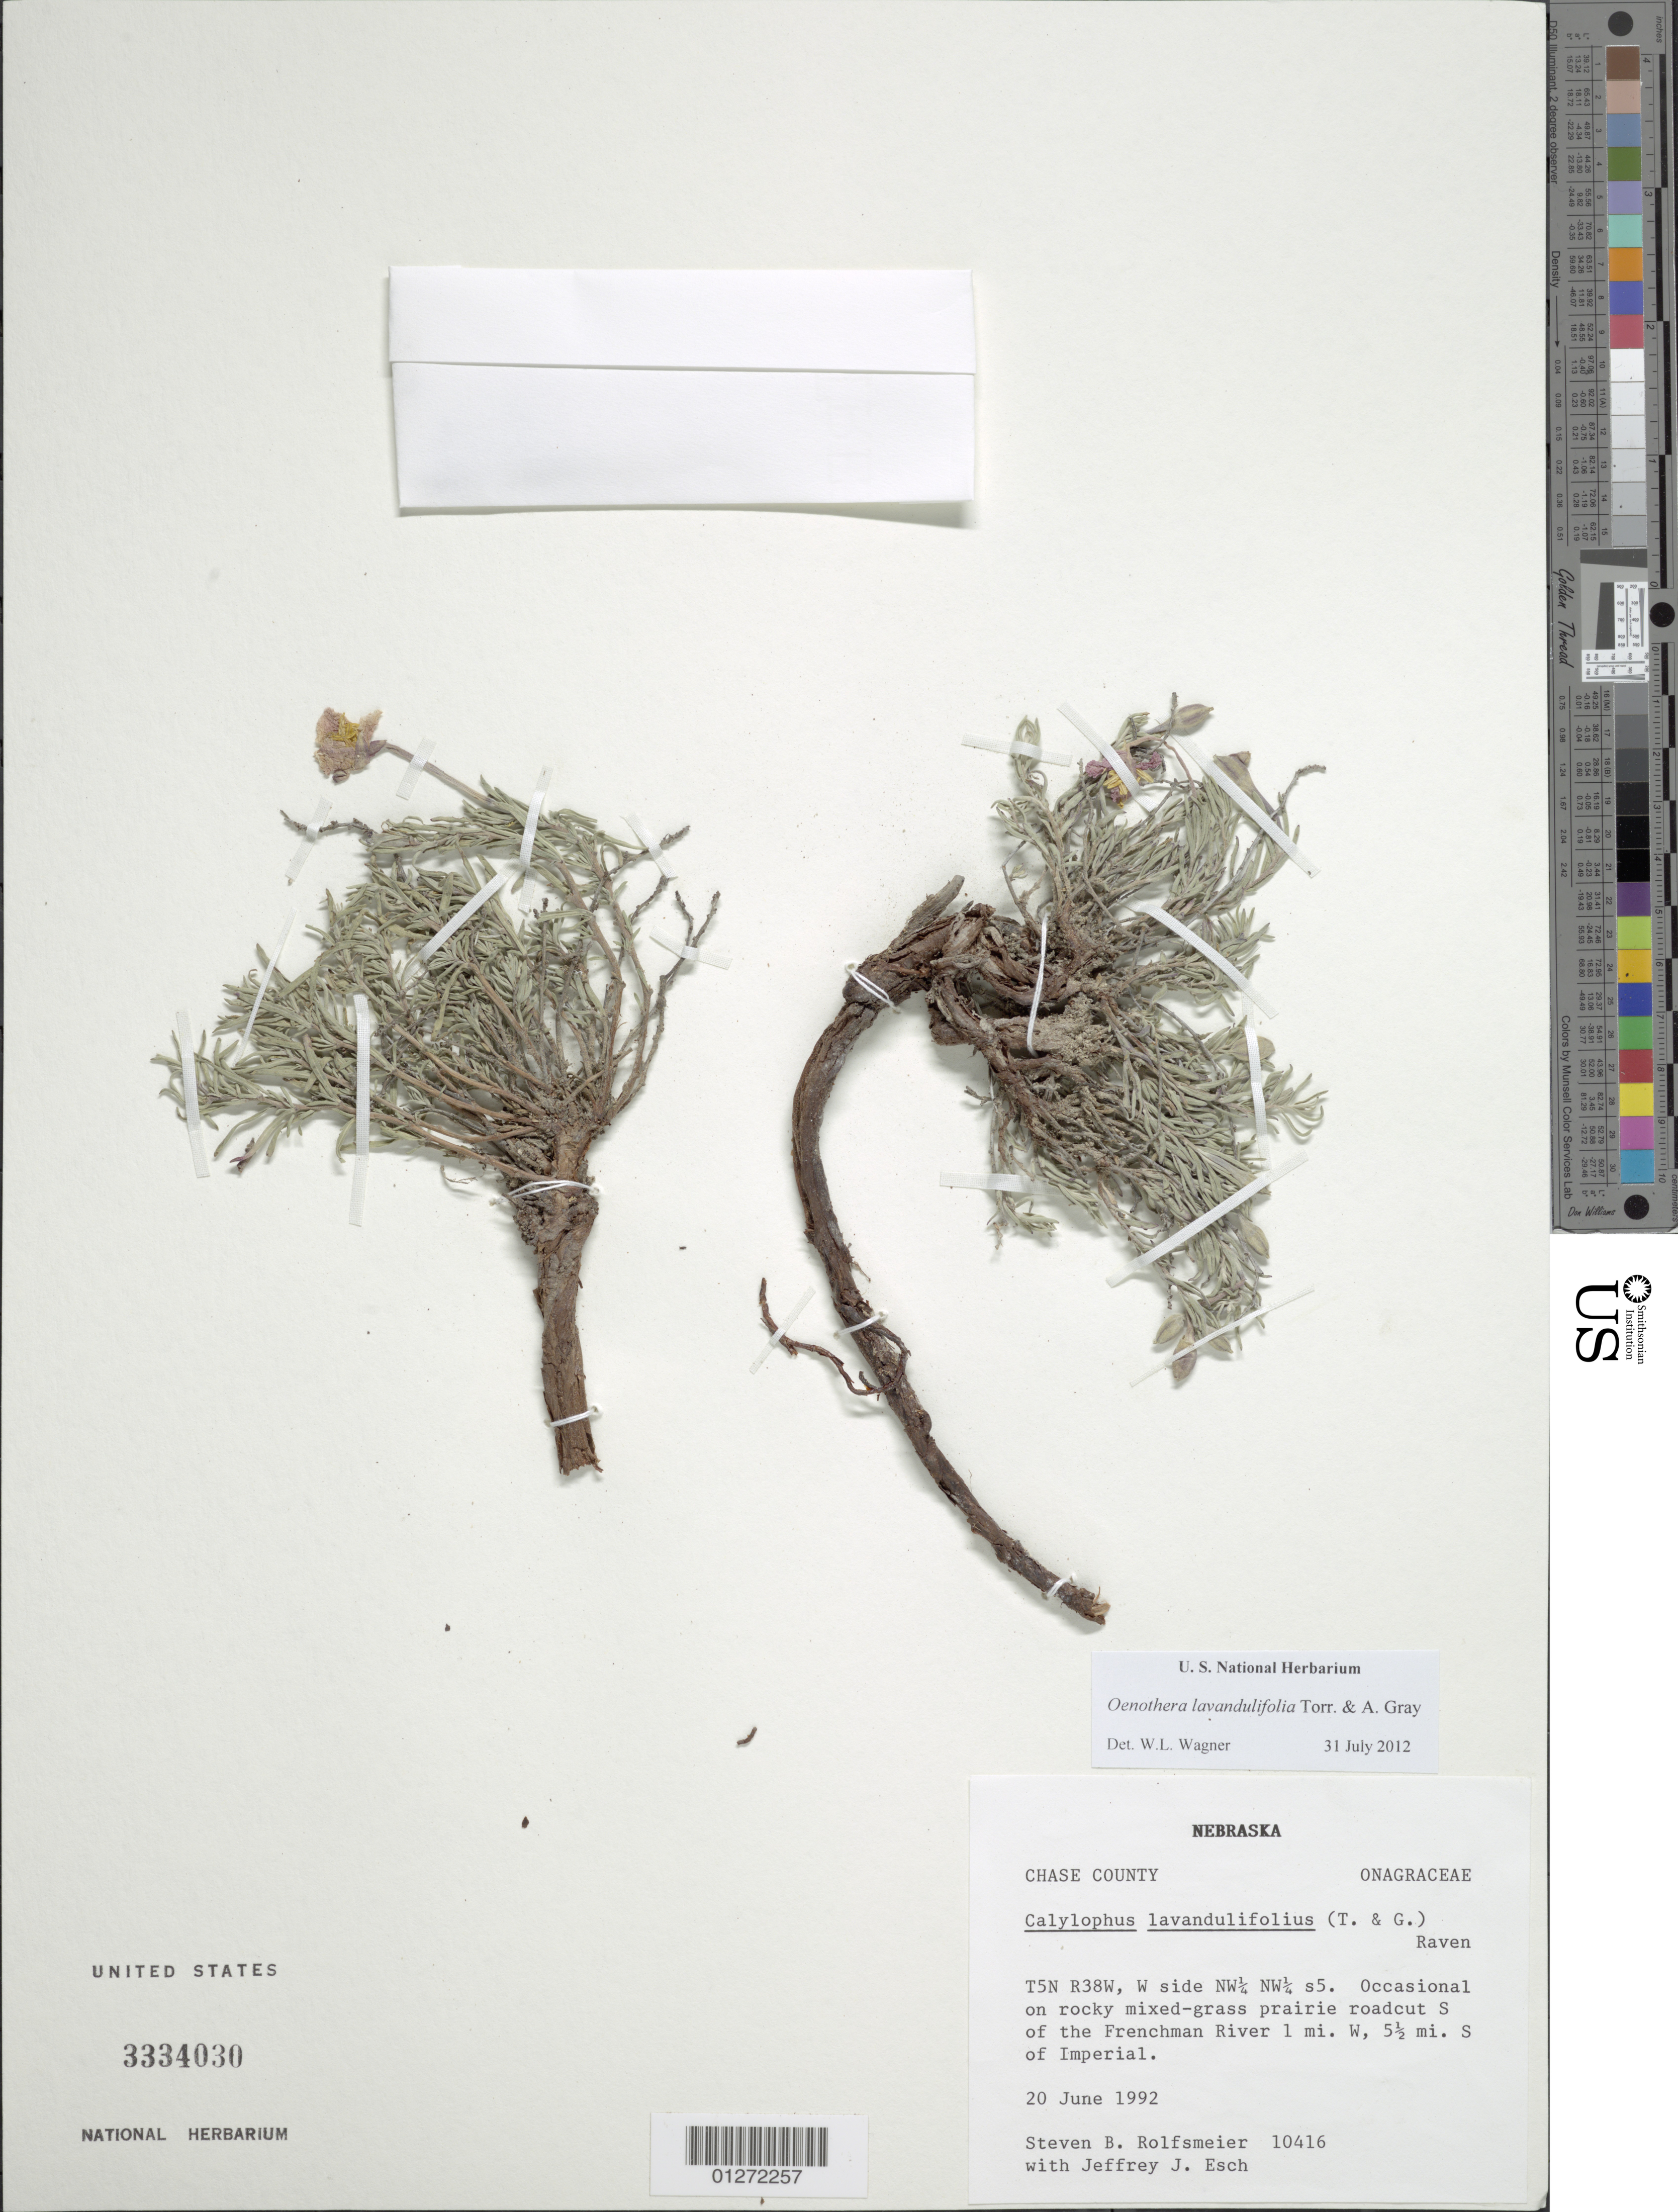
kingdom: Plantae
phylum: Tracheophyta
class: Magnoliopsida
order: Myrtales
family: Onagraceae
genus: Oenothera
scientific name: Oenothera lavandulifolia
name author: Torr. & A. Gray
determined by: Wagner, W. L., (BOT), Smithsonian Institution - National Museum of Natural History (UNITED STATES)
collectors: S. Rolfsmeier & J. Esch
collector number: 10416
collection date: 1992-06-20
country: United States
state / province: Nebraska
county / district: Chase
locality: S of the Frenchman River, 5.5 mi S of Imperial.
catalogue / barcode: US 3334030